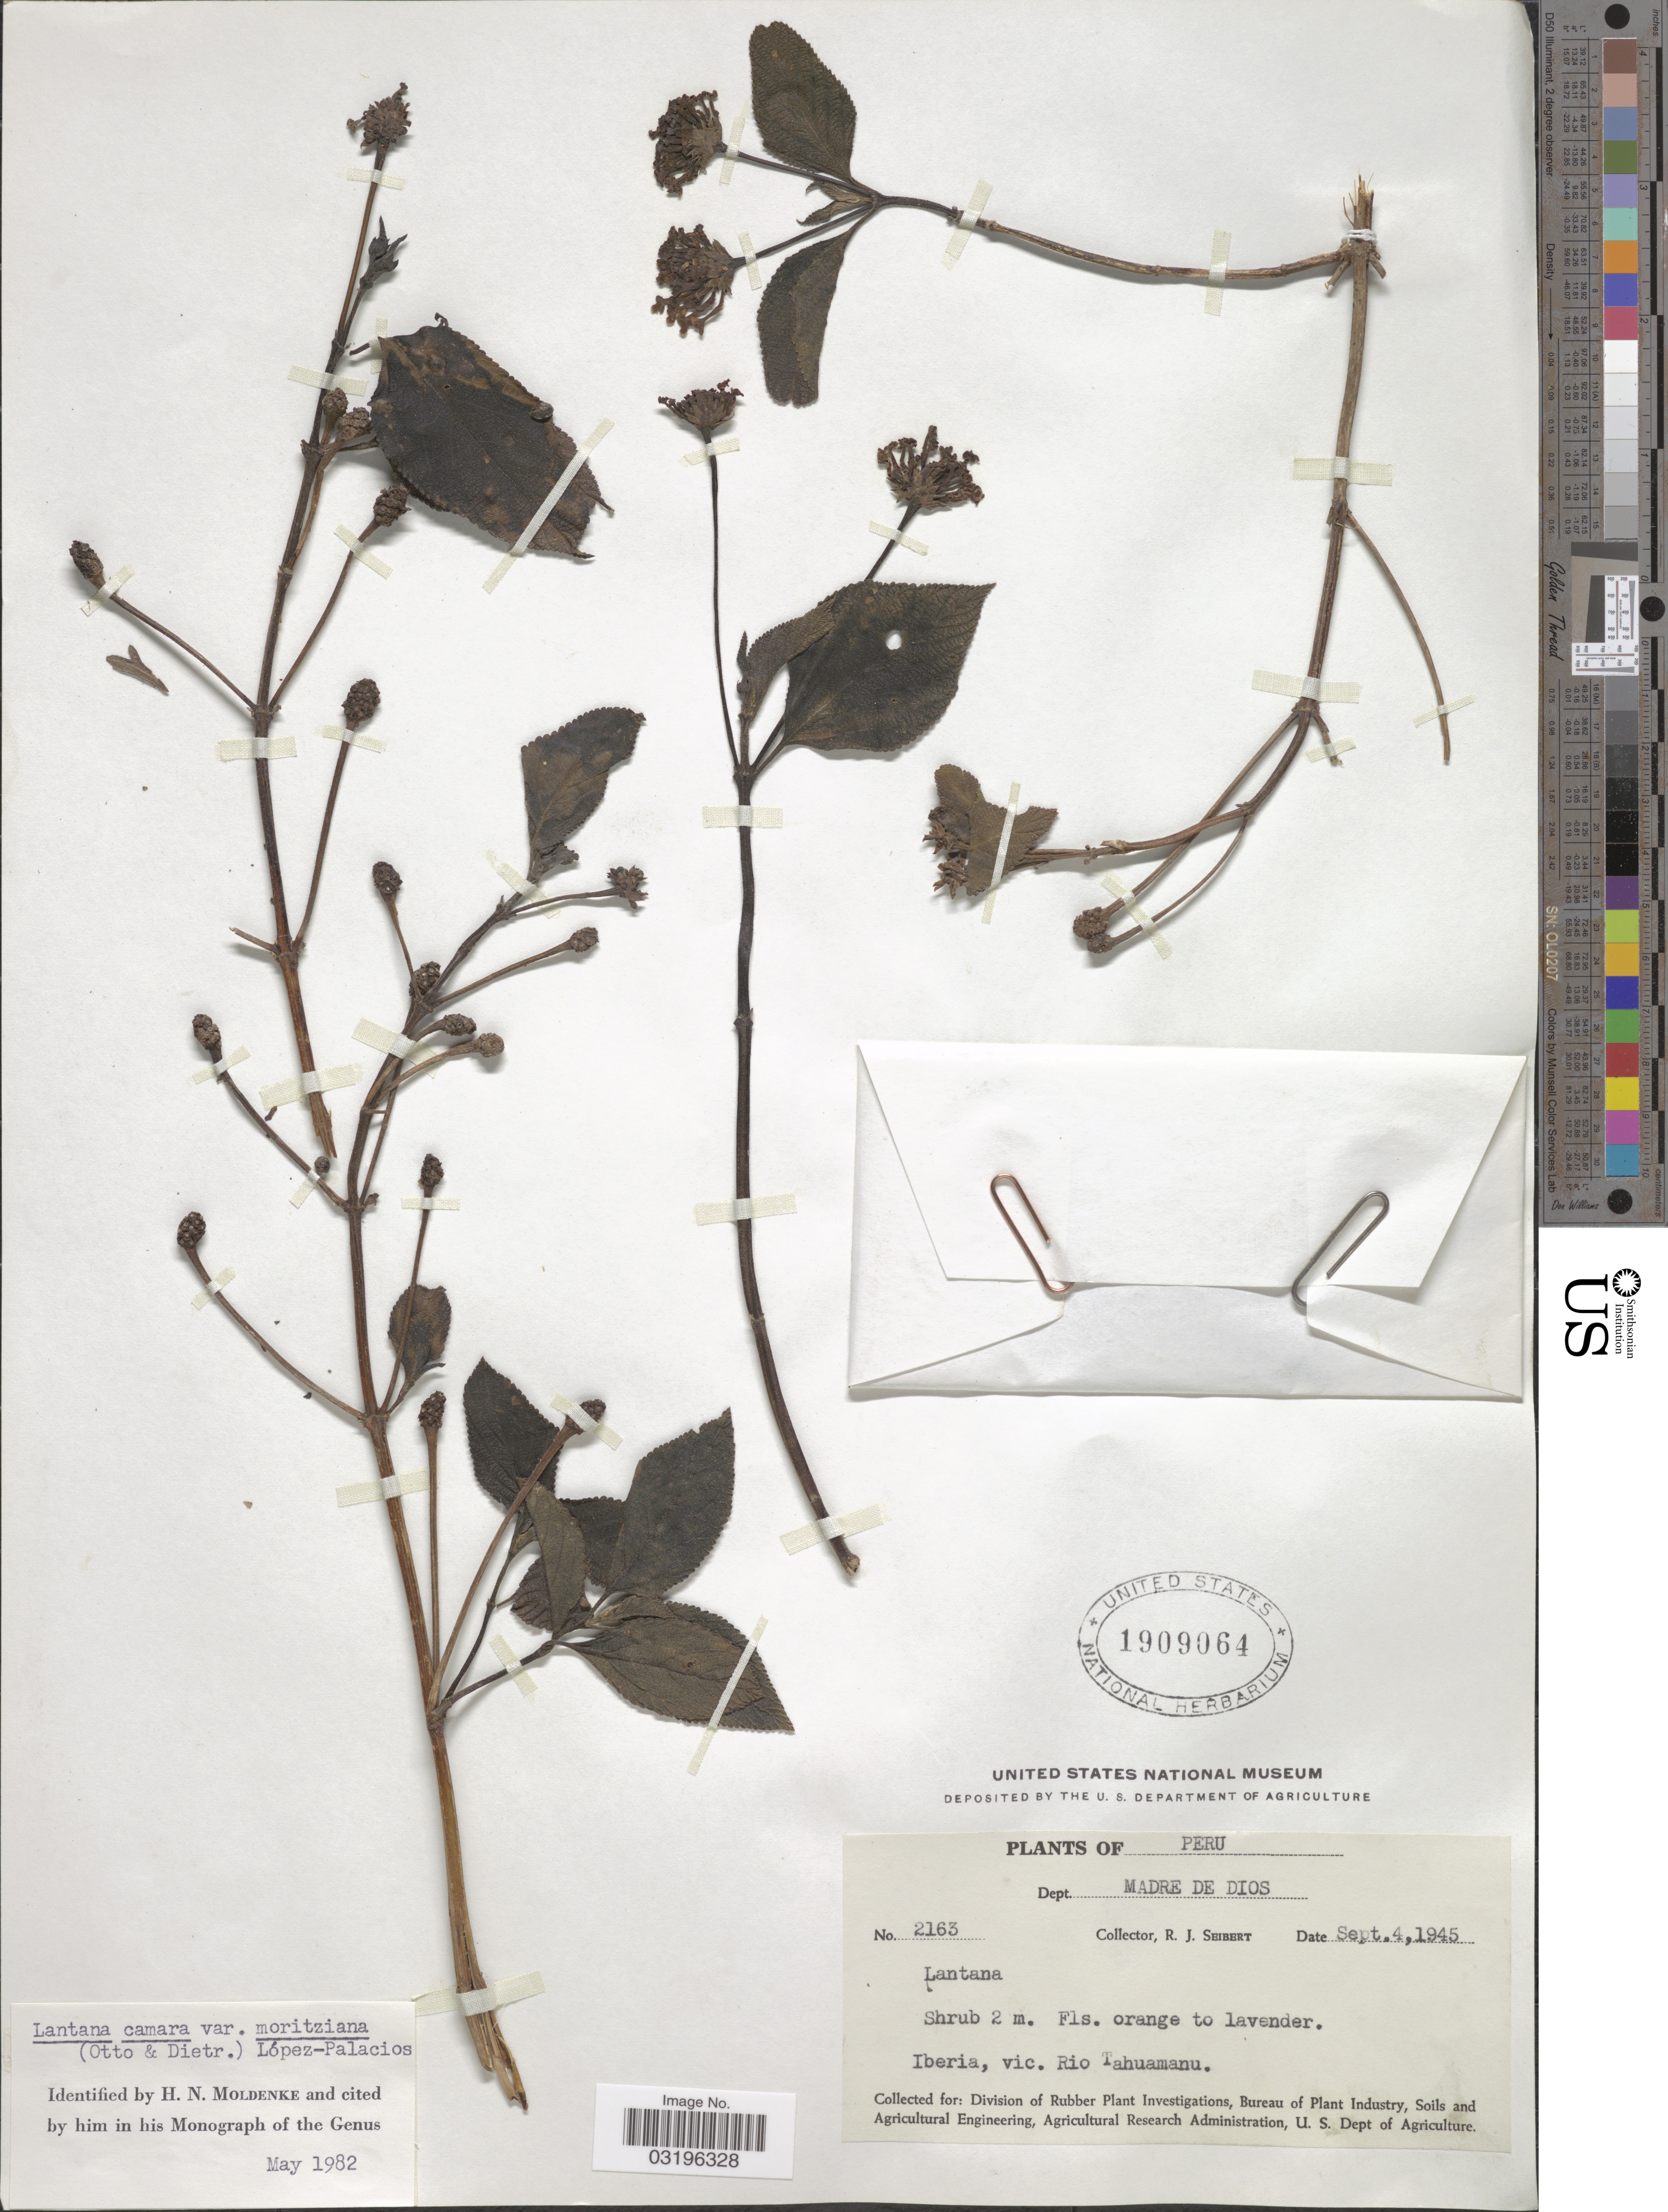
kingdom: Plantae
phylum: Tracheophyta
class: Magnoliopsida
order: Lamiales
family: Verbenaceae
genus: Lantana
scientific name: Lantana camara var. moritziana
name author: (Otto & A. Dietr.) López-Pal.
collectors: R. J. Seibert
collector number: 2163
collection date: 1945-09-04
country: Peru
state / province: Madre de Dios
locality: Dept. Madre de Dios. Iberia, vic. Rio Tahuamanu.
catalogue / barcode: US 1909064